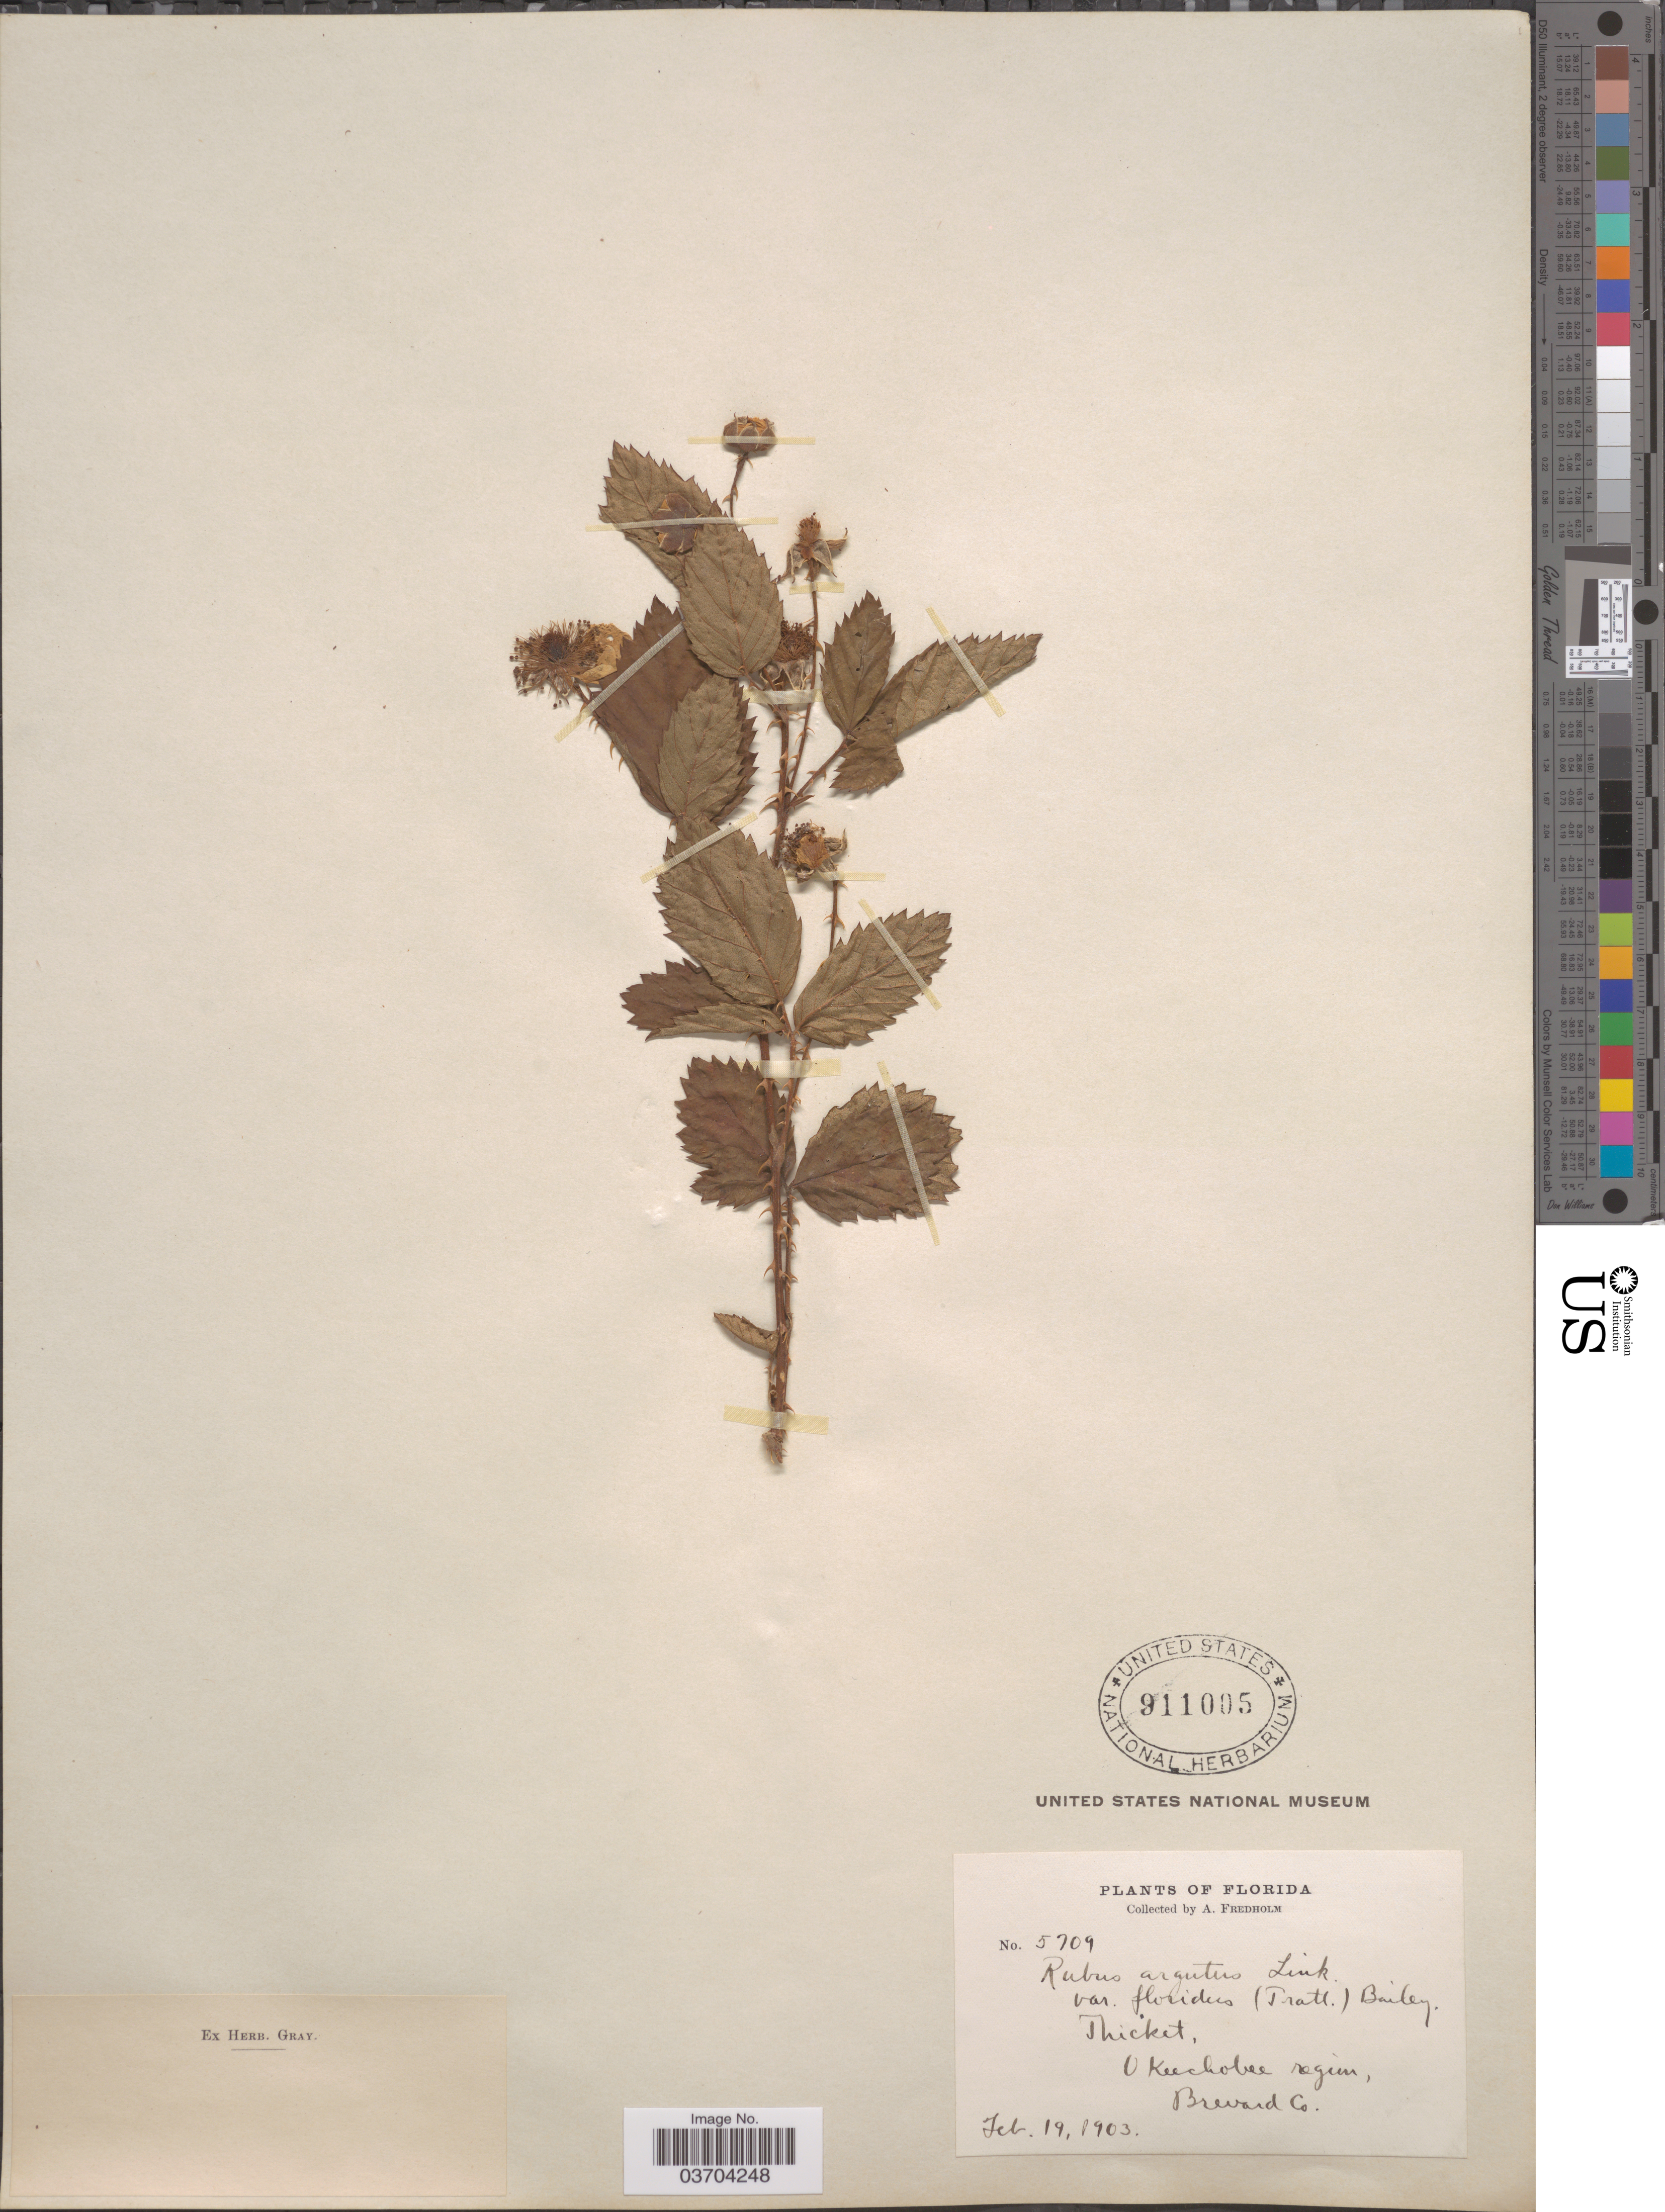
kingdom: Plantae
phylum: Tracheophyta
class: Magnoliopsida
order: Rosales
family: Rosaceae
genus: Rubus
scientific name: Rubus argutus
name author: Link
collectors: A. Fredholm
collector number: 5709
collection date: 1903-02-19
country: United States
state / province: Florida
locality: Okeechobee region, Brevard Co.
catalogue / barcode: US 911005